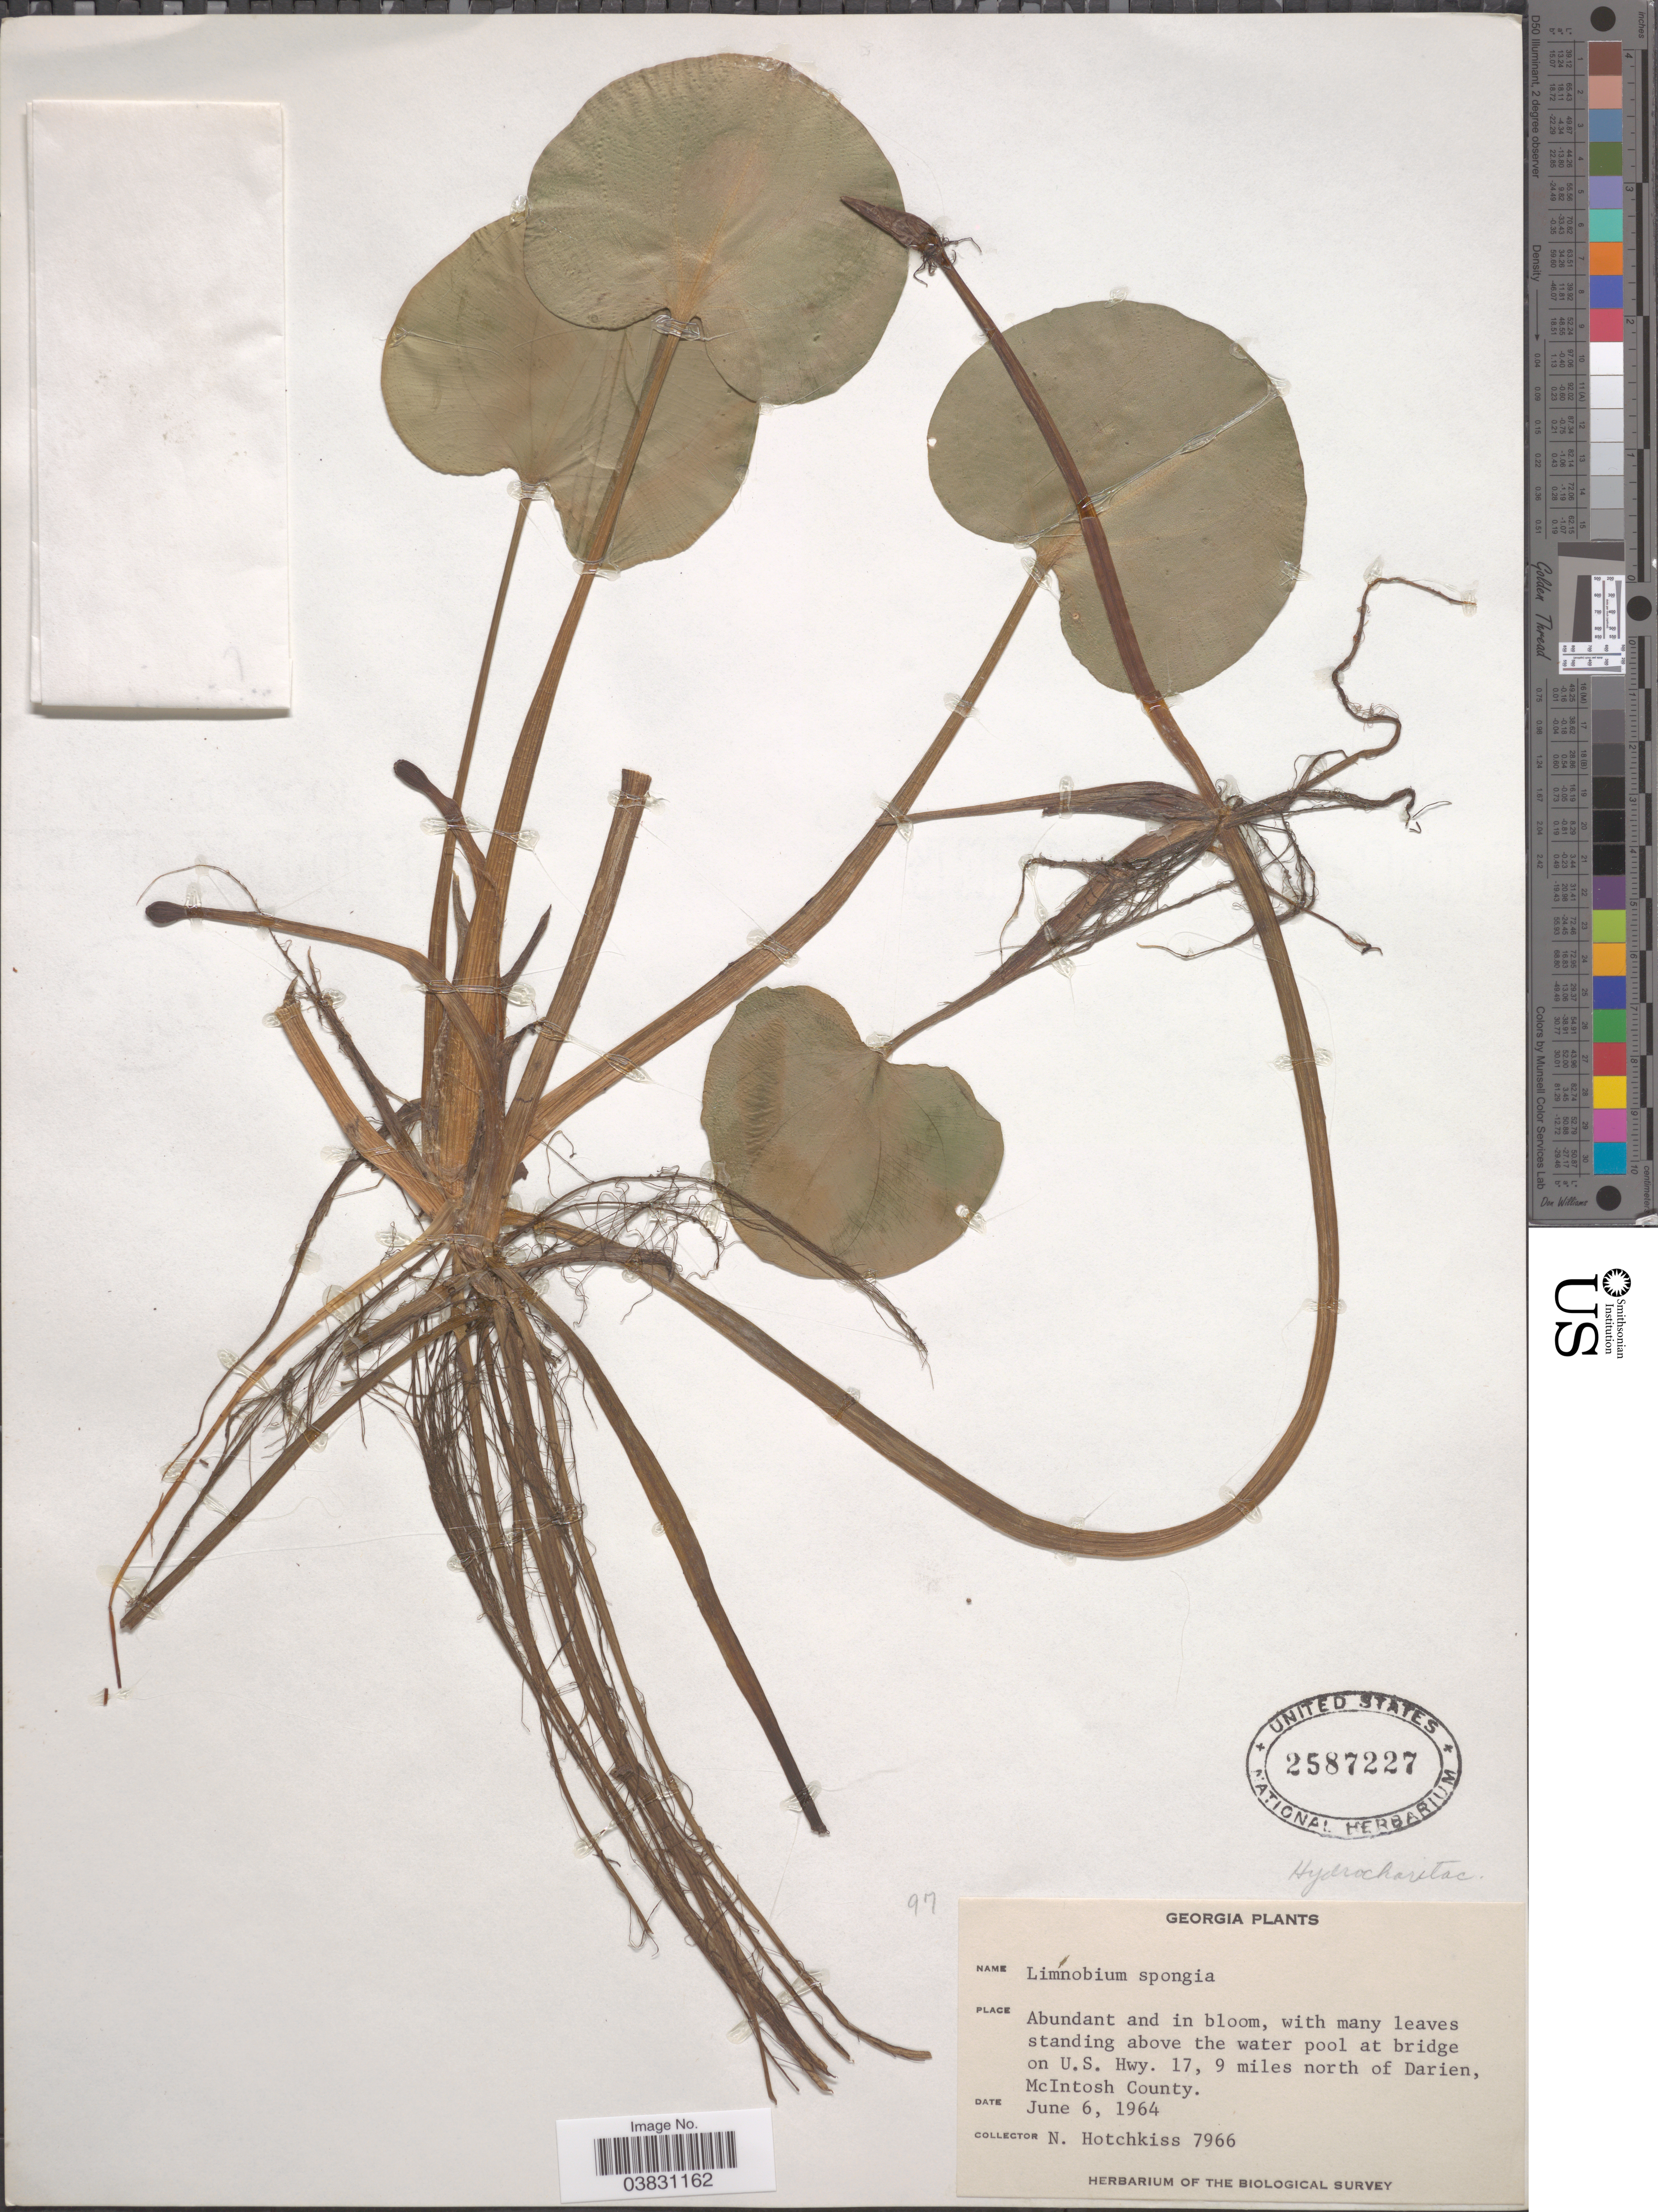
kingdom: Plantae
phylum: Tracheophyta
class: Liliopsida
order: Alismatales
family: Hydrocharitaceae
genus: Limnobium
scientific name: Limnobium spongia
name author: (Bosc) Rich. ex Steud.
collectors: N. Hotchkiss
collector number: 7966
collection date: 1964-06-06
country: United States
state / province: Georgia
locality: At bridge on U.S. Hwy. 17, 9 miles north of Darien, McIntosh County.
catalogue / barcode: US 2587227